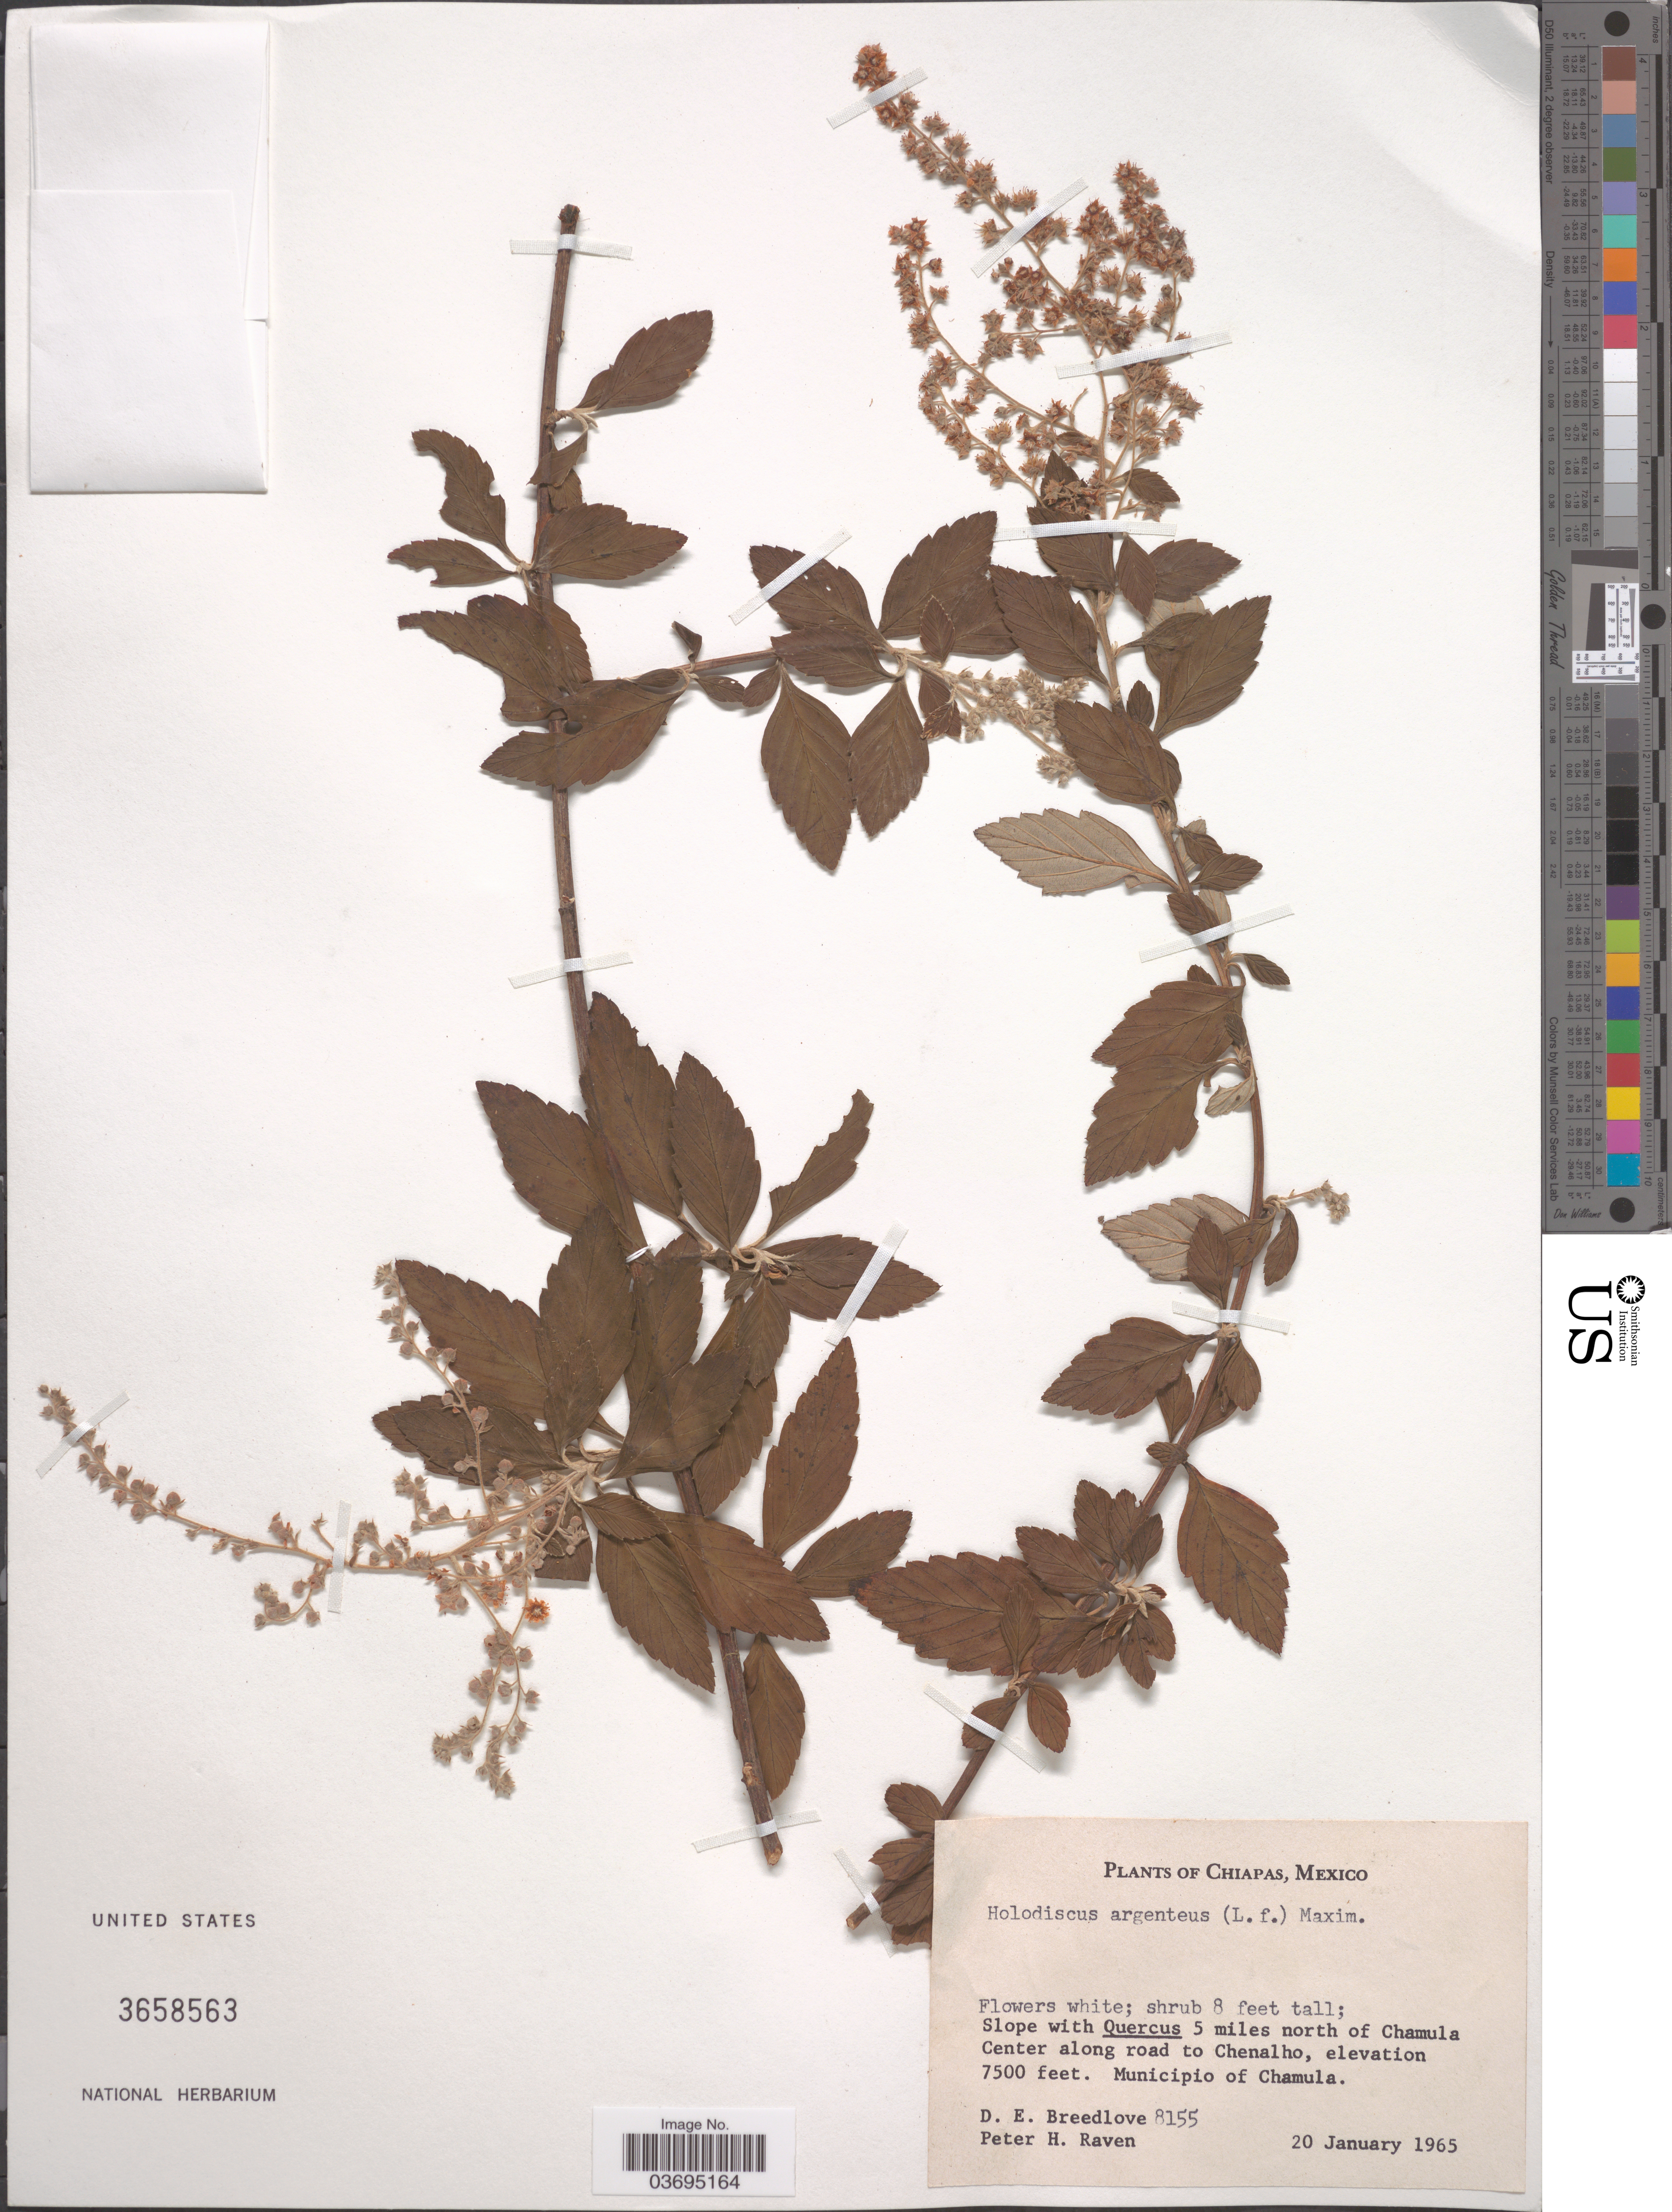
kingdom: Plantae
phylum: Tracheophyta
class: Magnoliopsida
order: Rosales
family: Rosaceae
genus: Holodiscus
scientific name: Holodiscus argenteus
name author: (L. f.) Maxim.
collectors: D. E. Breedlove & P. Raven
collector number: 8155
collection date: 1965-01-20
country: Mexico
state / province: Chiapas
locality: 5 miles north of Chamula Center along road to Chenalho. Municipio of Chamula.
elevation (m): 2286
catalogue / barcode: US 3658563